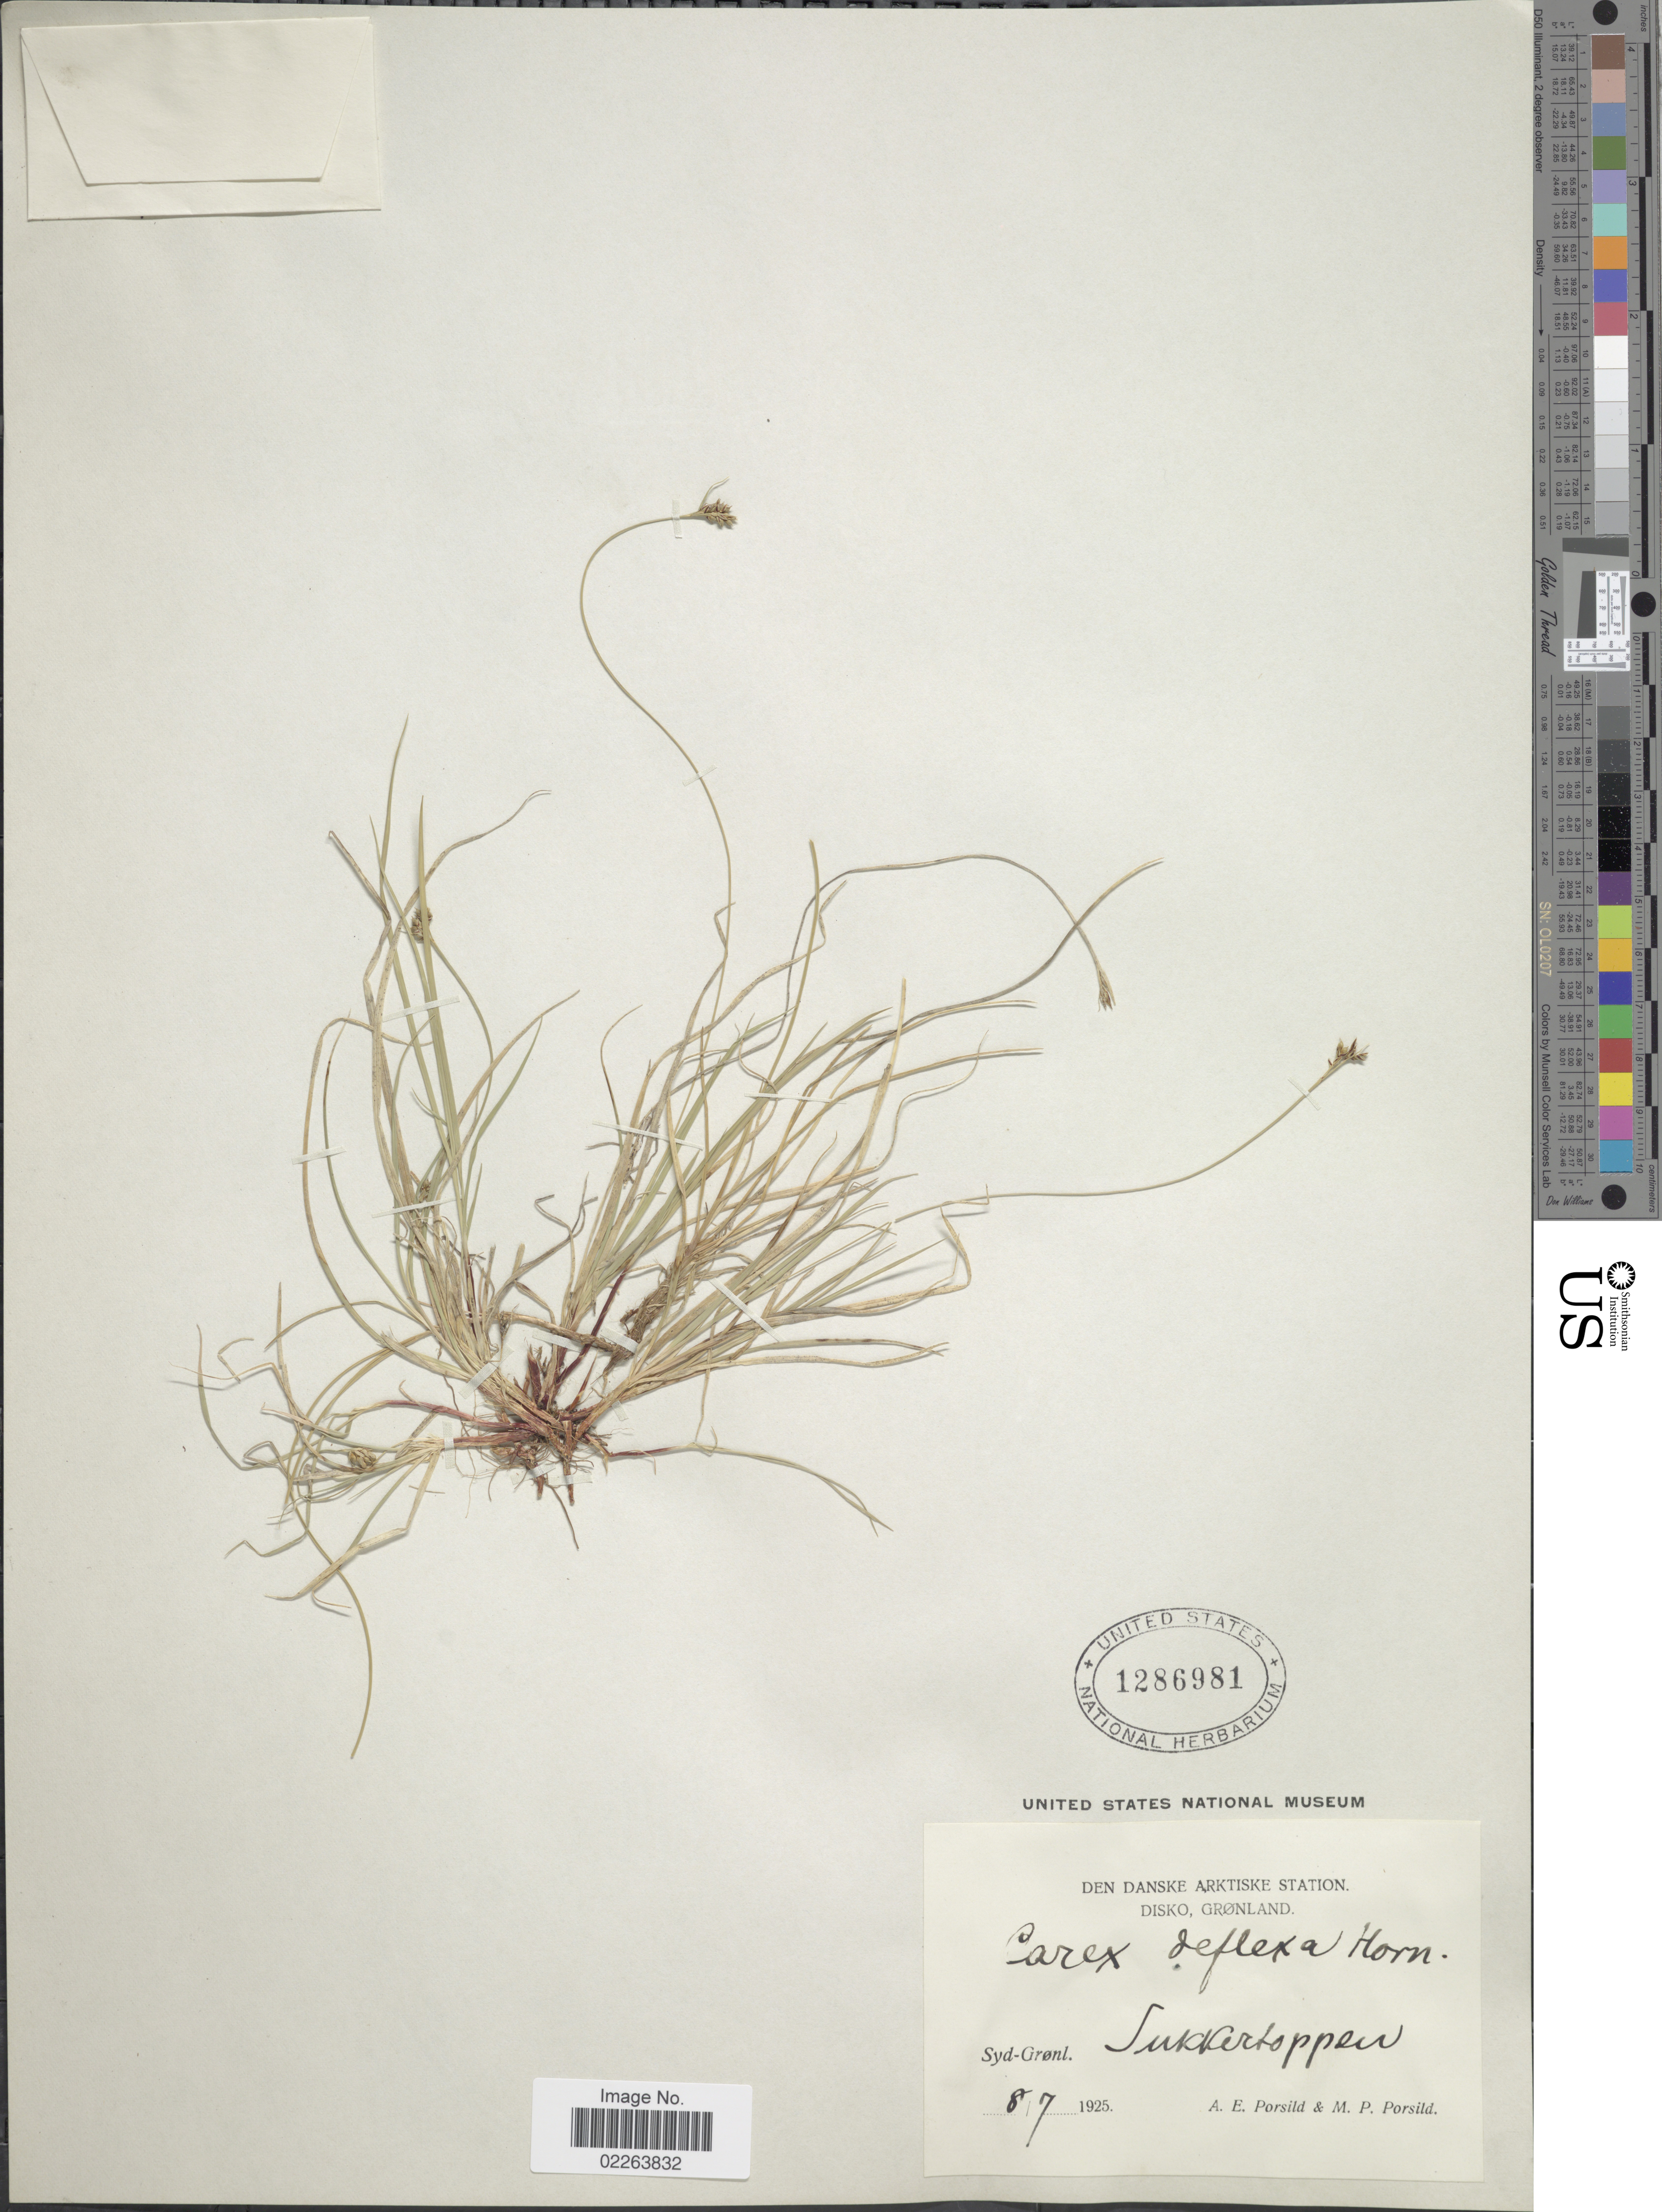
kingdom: Plantae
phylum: Tracheophyta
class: Liliopsida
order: Poales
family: Cyperaceae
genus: Carex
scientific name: Carex deflexa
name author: Hornem.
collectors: A. E. Porsild & M. P. Porsild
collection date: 1925-07-08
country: Greenland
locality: Disko, Gronland. Syd- Gronl. Sukkertoppen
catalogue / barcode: US 1286981